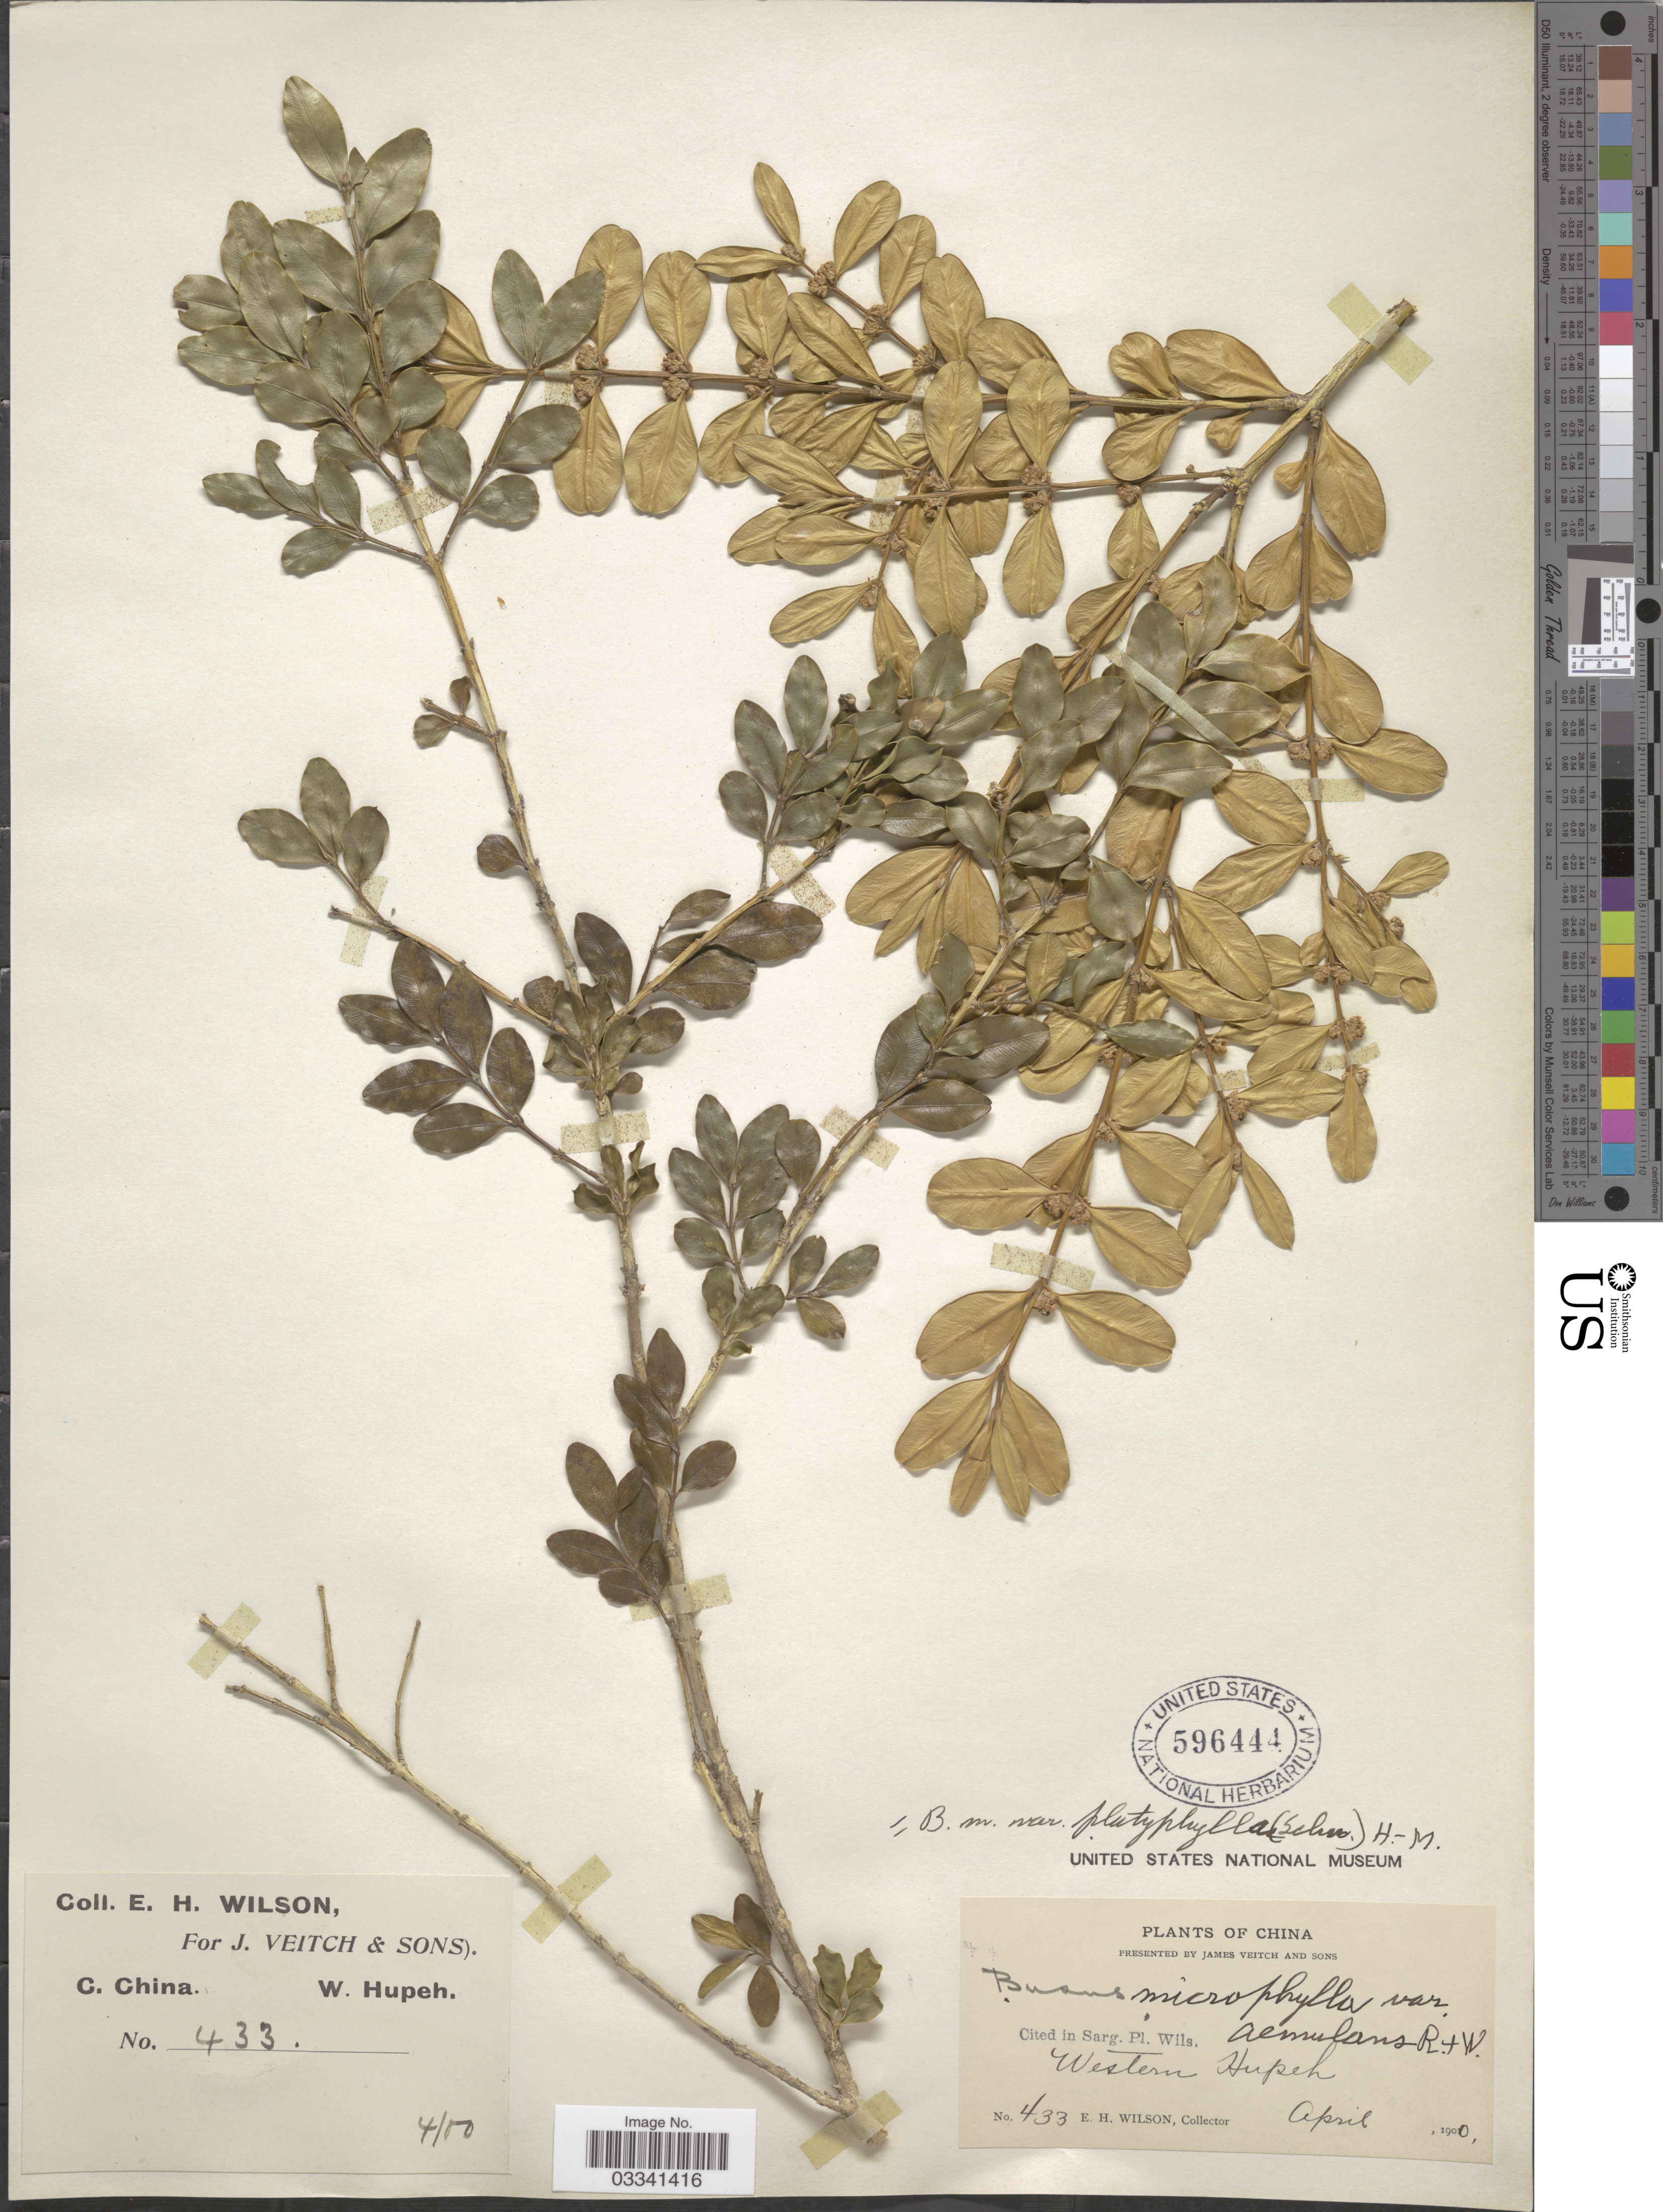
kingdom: Plantae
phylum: Tracheophyta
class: Magnoliopsida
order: Buxales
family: Buxaceae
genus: Buxus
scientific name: Buxus microphylla var. platyphylla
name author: (C.K. Schneid.) Hand.-Mazz.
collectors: E. Wilson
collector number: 433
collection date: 1900-04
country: China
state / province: Hubei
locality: C. China. Western Hupeh.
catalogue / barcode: US 596444